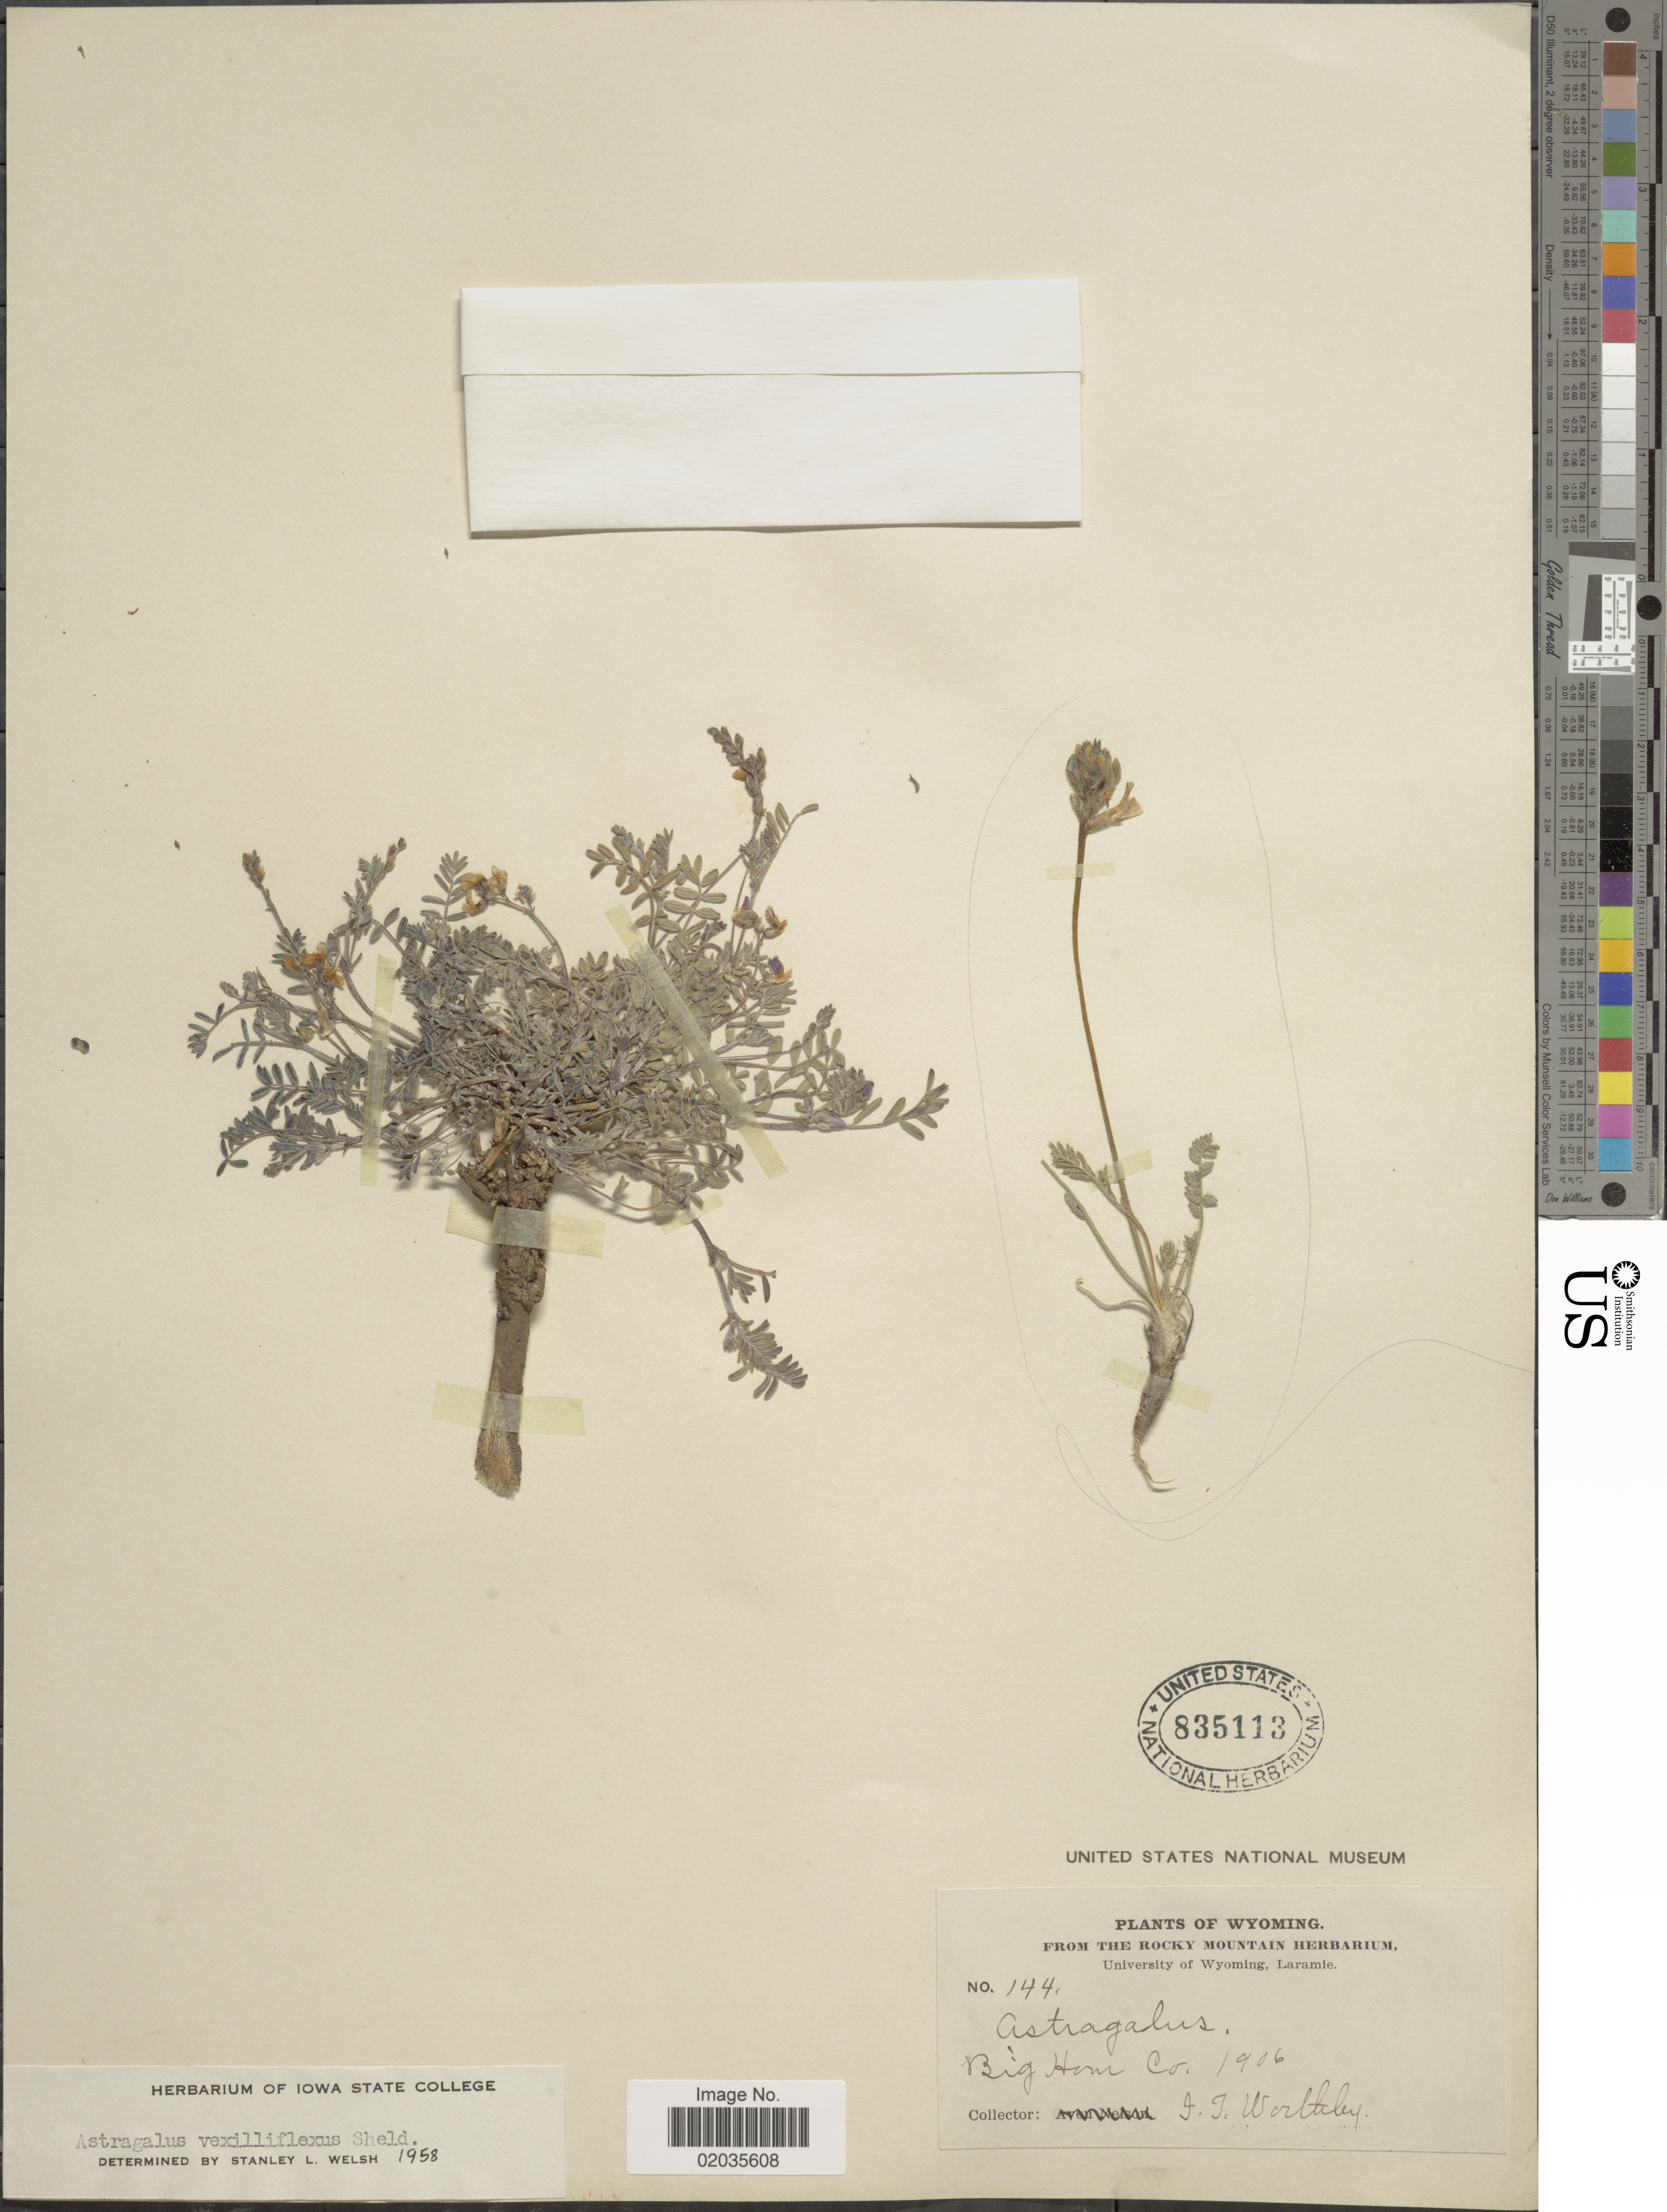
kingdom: Plantae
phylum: Tracheophyta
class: Magnoliopsida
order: Fabales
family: Fabaceae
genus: Astragalus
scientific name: Astragalus vexilliflexus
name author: E. Sheld.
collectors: I. Worthley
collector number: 144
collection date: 1906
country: United States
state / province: Wyoming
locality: Big Horn Co.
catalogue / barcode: US 835113